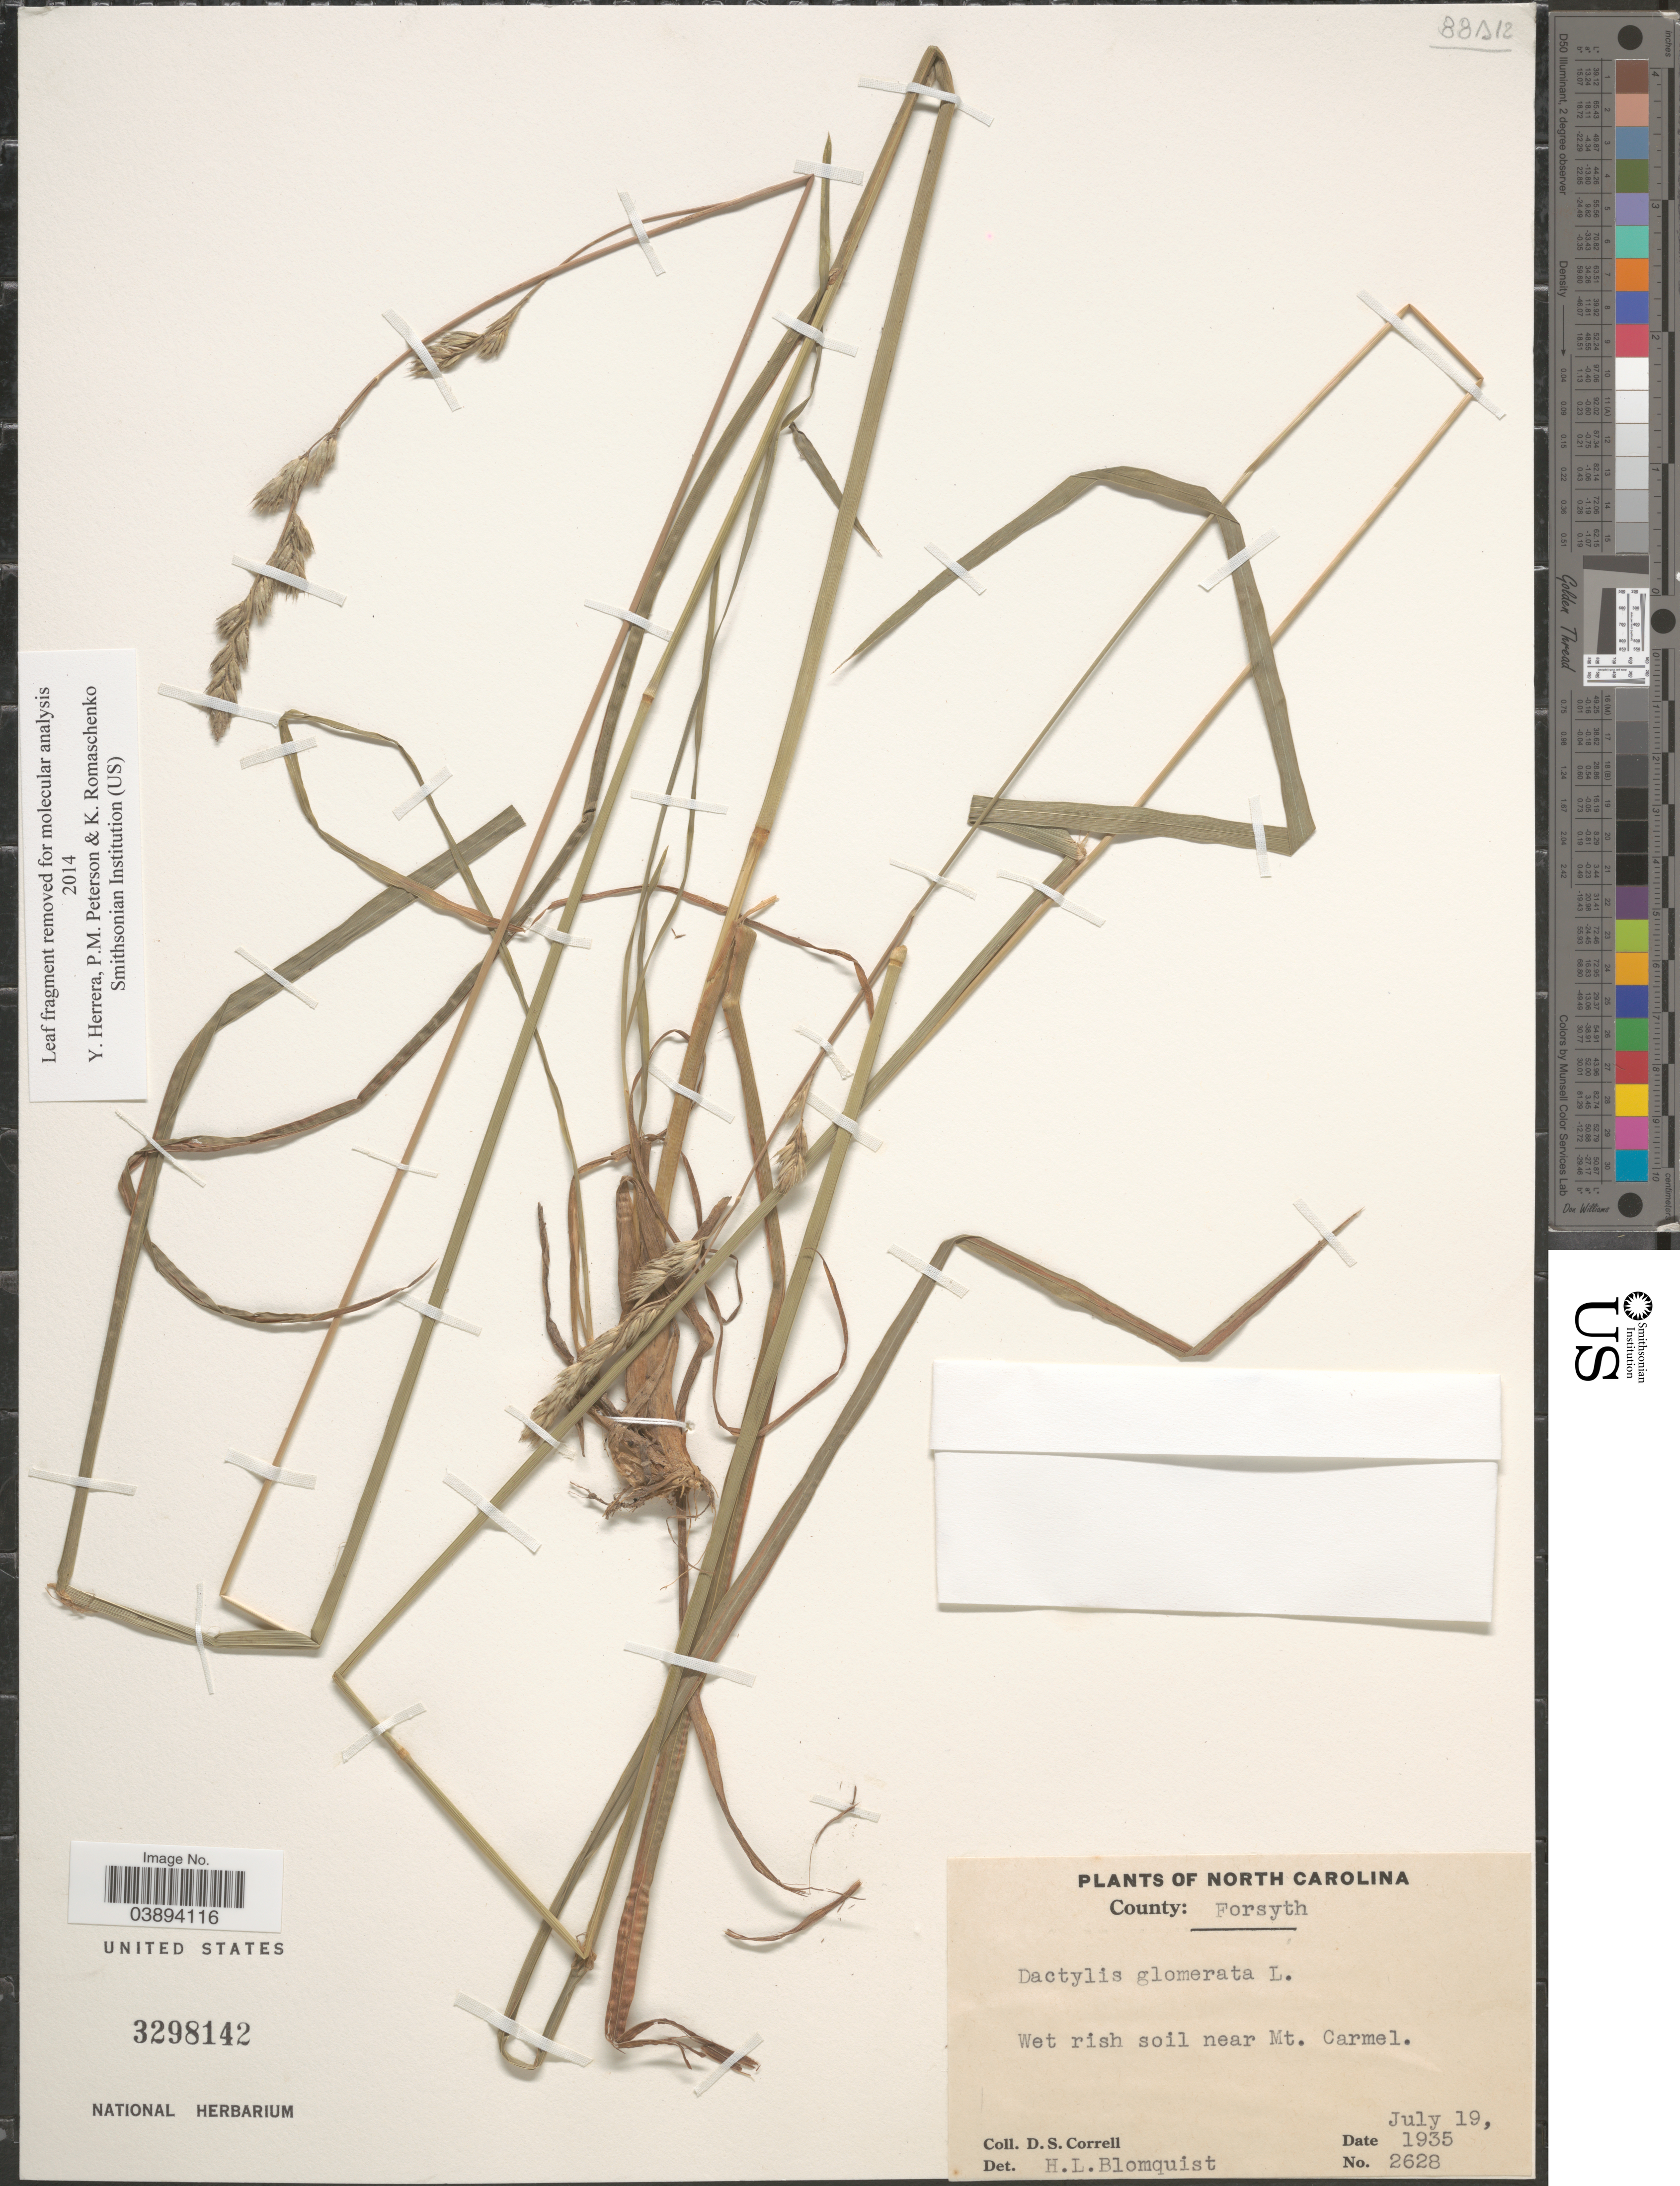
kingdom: Plantae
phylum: Tracheophyta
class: Liliopsida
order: Poales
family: Poaceae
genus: Dactylis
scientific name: Dactylis glomerata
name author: L.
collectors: D. S. Correll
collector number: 2628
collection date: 1935-07-19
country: United States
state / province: North Carolina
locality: County: Forsyth. Wet rish soil near Mt. Carmel.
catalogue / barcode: US 3298142